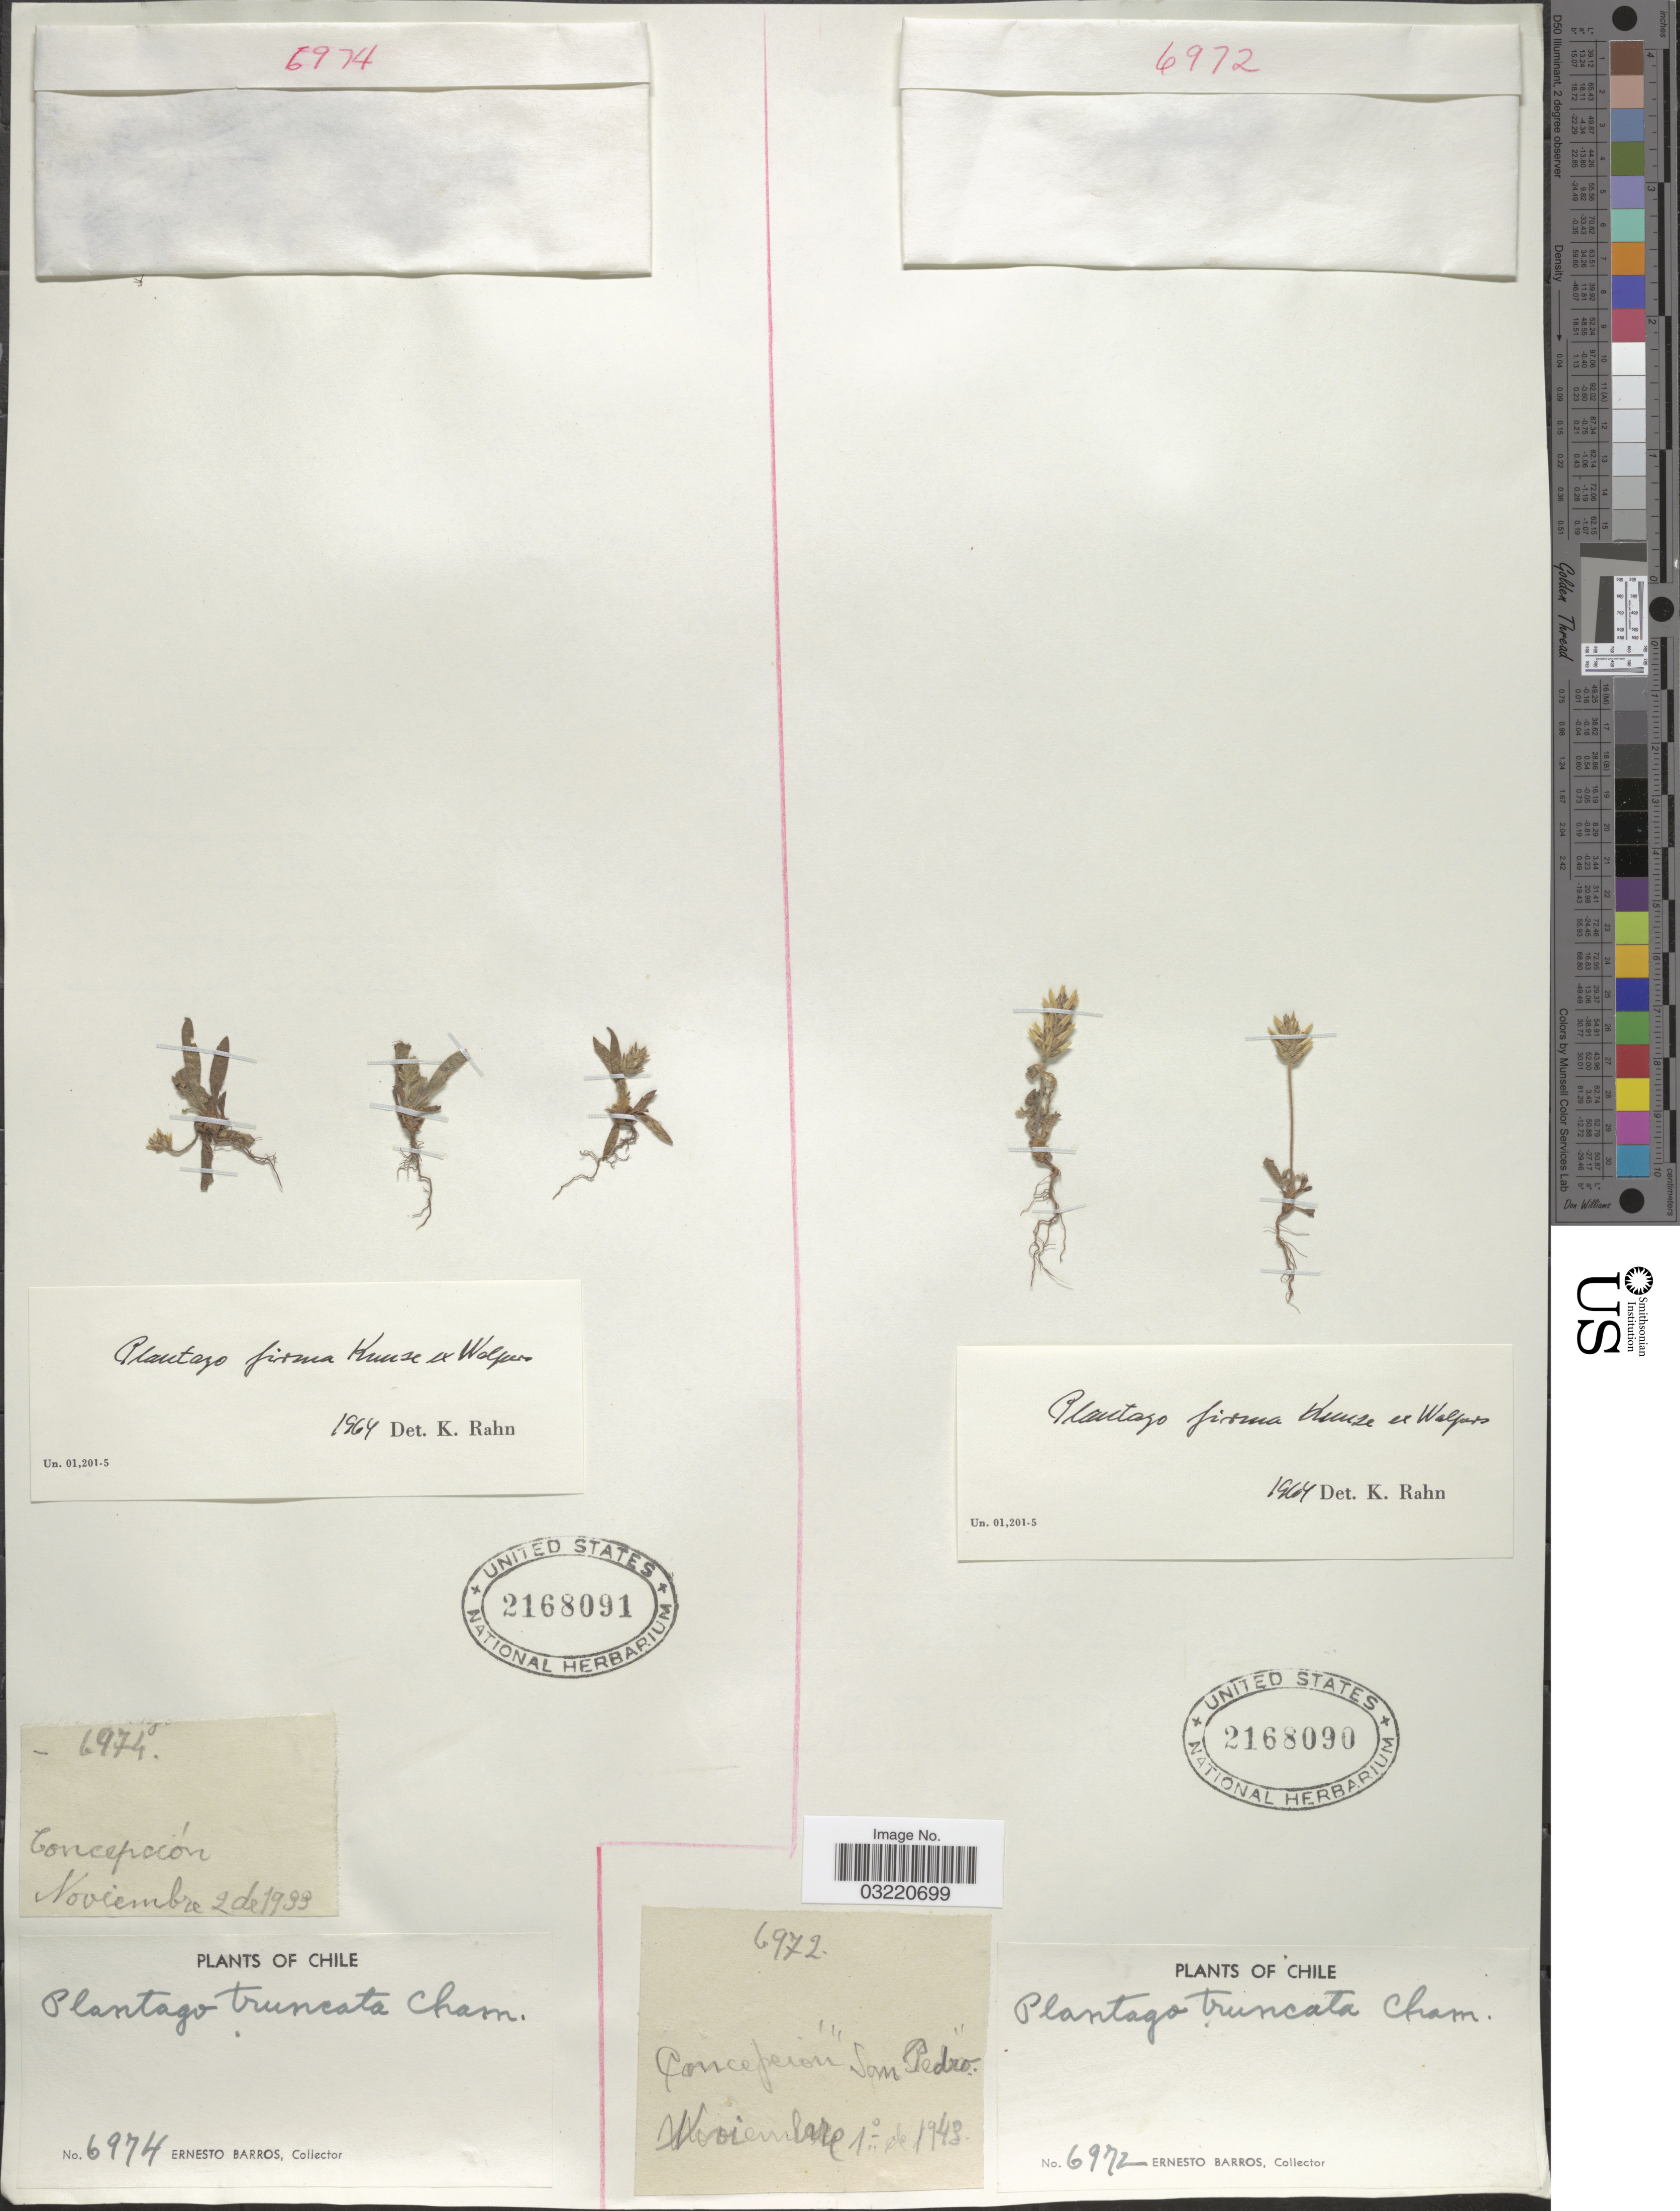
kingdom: Plantae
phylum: Tracheophyta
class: Magnoliopsida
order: Lamiales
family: Plantaginaceae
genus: Plantago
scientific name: Plantago firma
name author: Kunze ex Walp.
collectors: E. Barros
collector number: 6972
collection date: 1943-11-01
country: Chile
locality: Concepcion "San Pedro".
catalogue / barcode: US 2168090